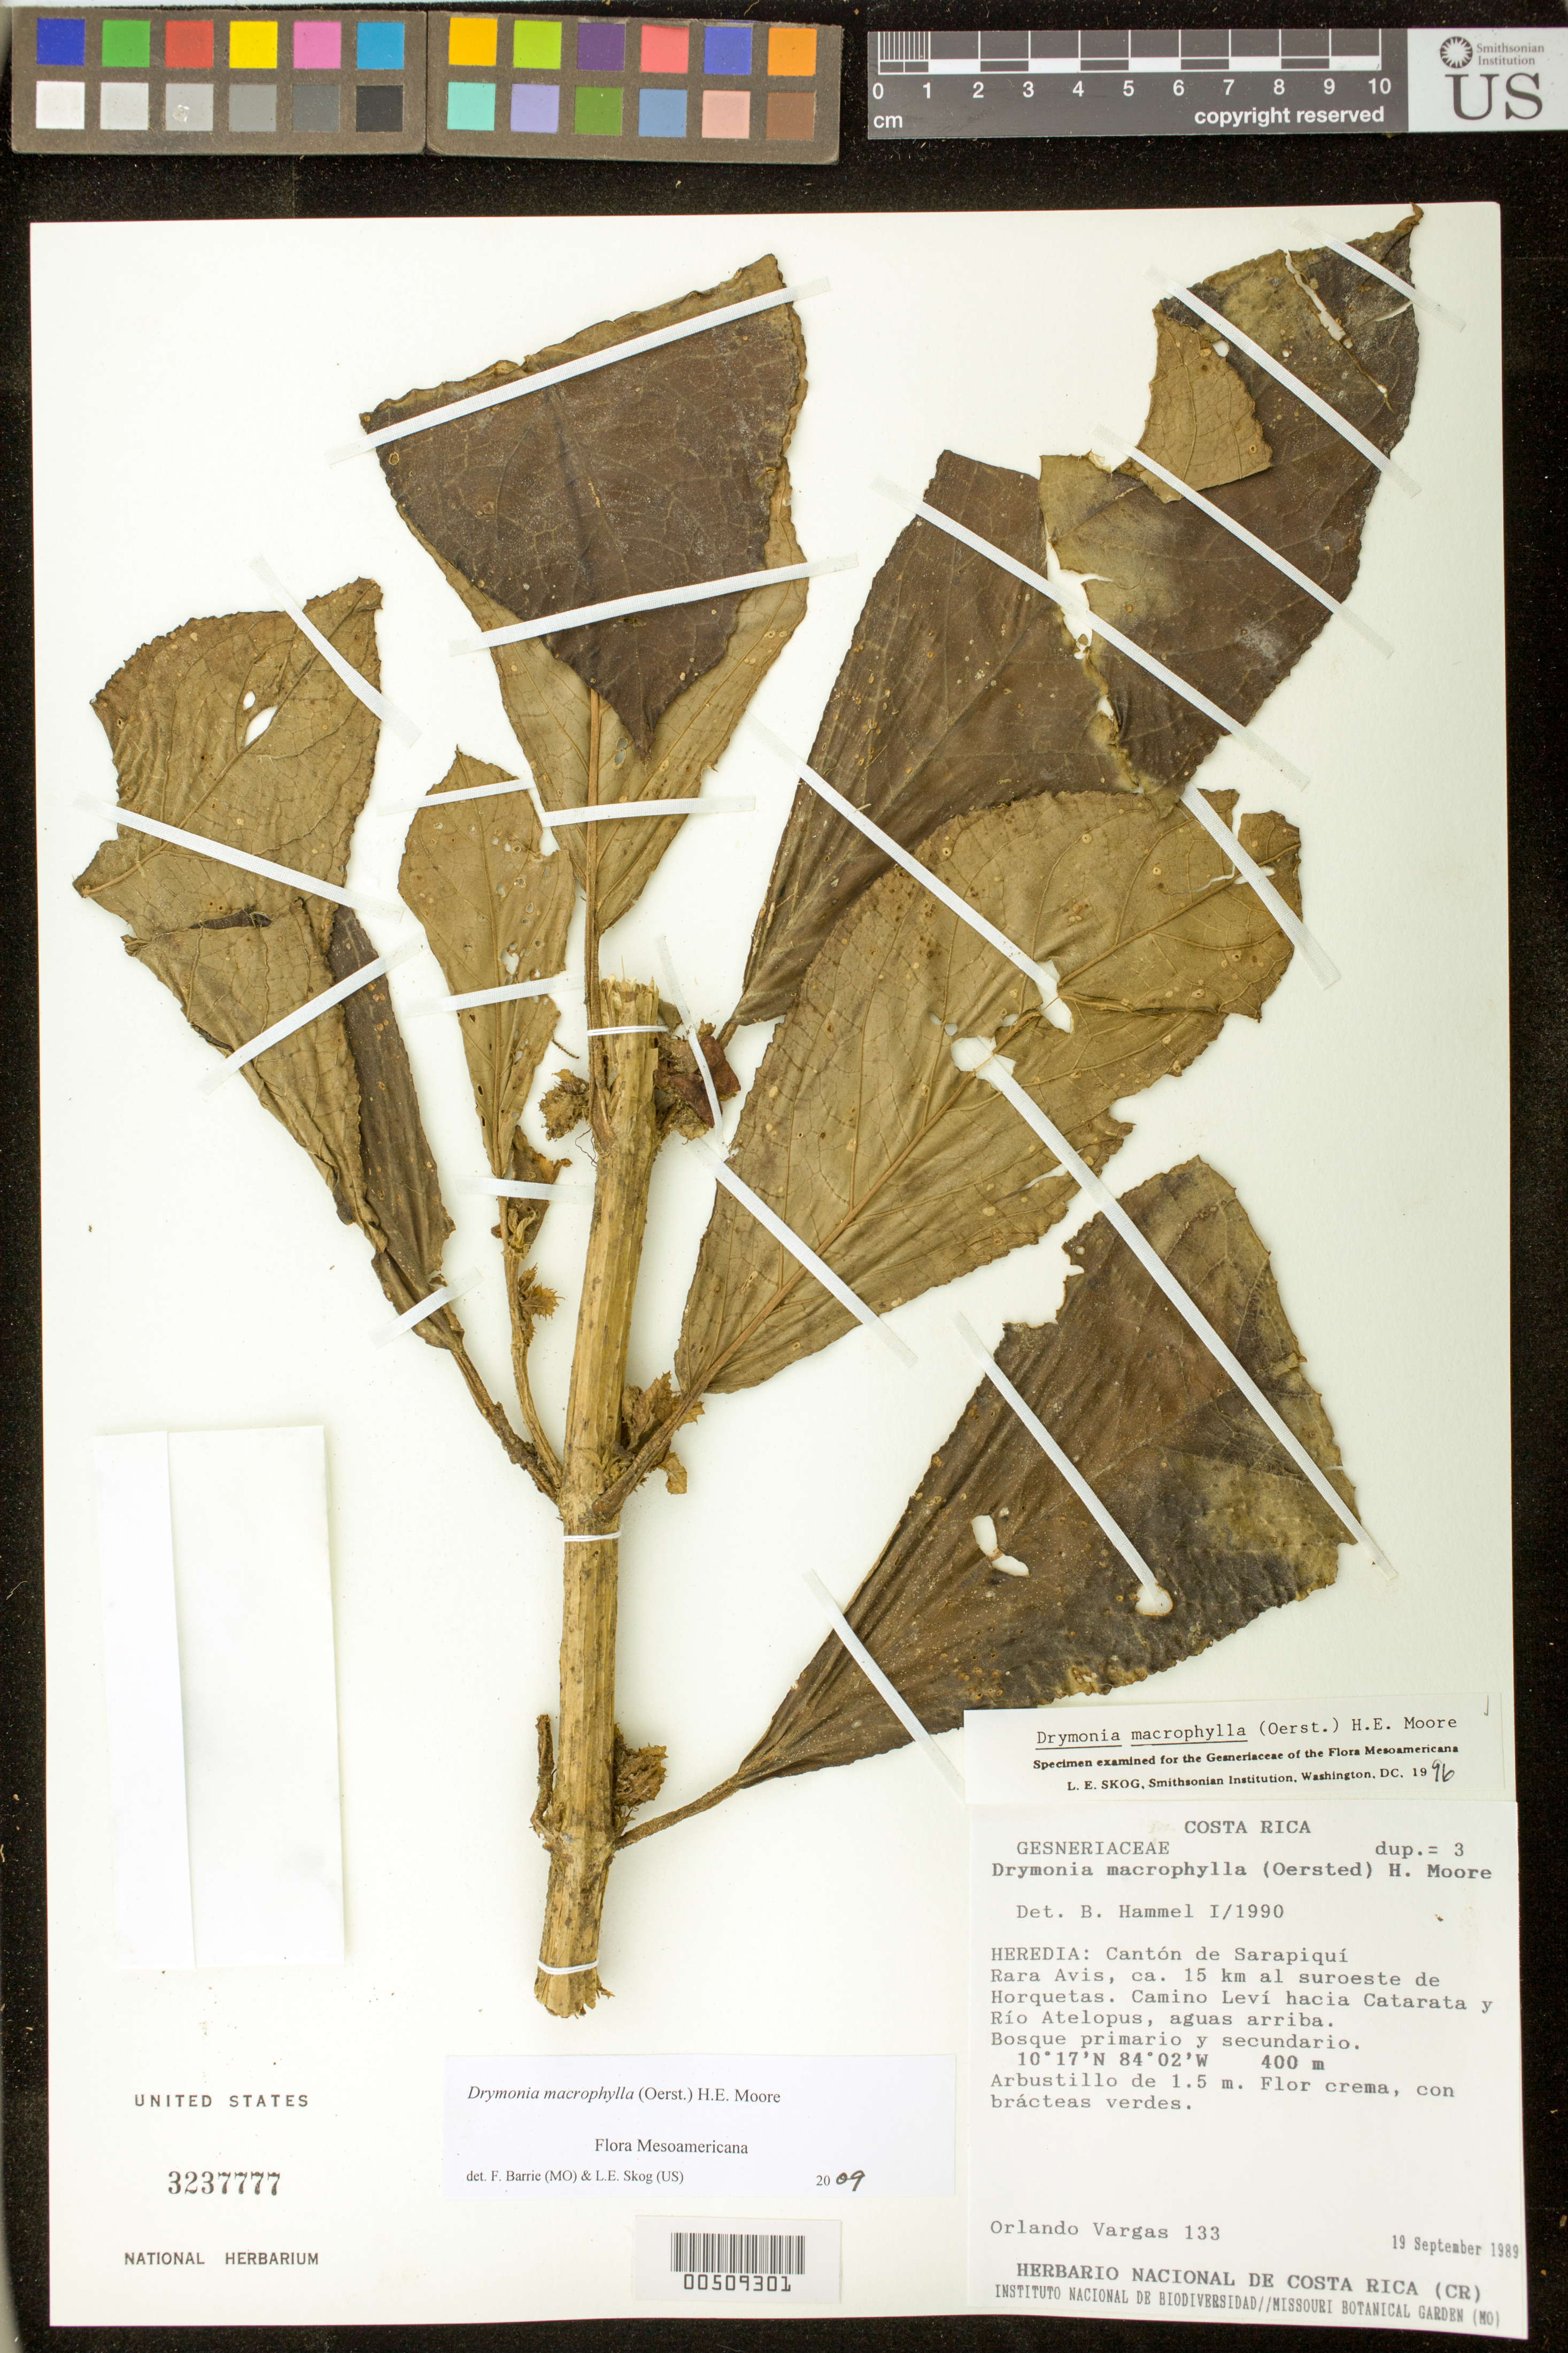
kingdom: Plantae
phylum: Tracheophyta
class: Magnoliopsida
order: Lamiales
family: Gesneriaceae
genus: Drymonia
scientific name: Drymonia macrophylla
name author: (Oerst.) H.E. Moore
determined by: Skog, Laurence E.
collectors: O. Vargas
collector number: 133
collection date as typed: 19 Sep 1989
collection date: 1989-09-19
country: Costa Rica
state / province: Heredia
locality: Cantón de Sarapiquí; Rara Avis, ca. 15 km al suroeste de Horquetas. Camino Leví hacia Catarata y Río Atelopus, aguas arriba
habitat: Bosque primario y secundario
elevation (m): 400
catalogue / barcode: US 3237777